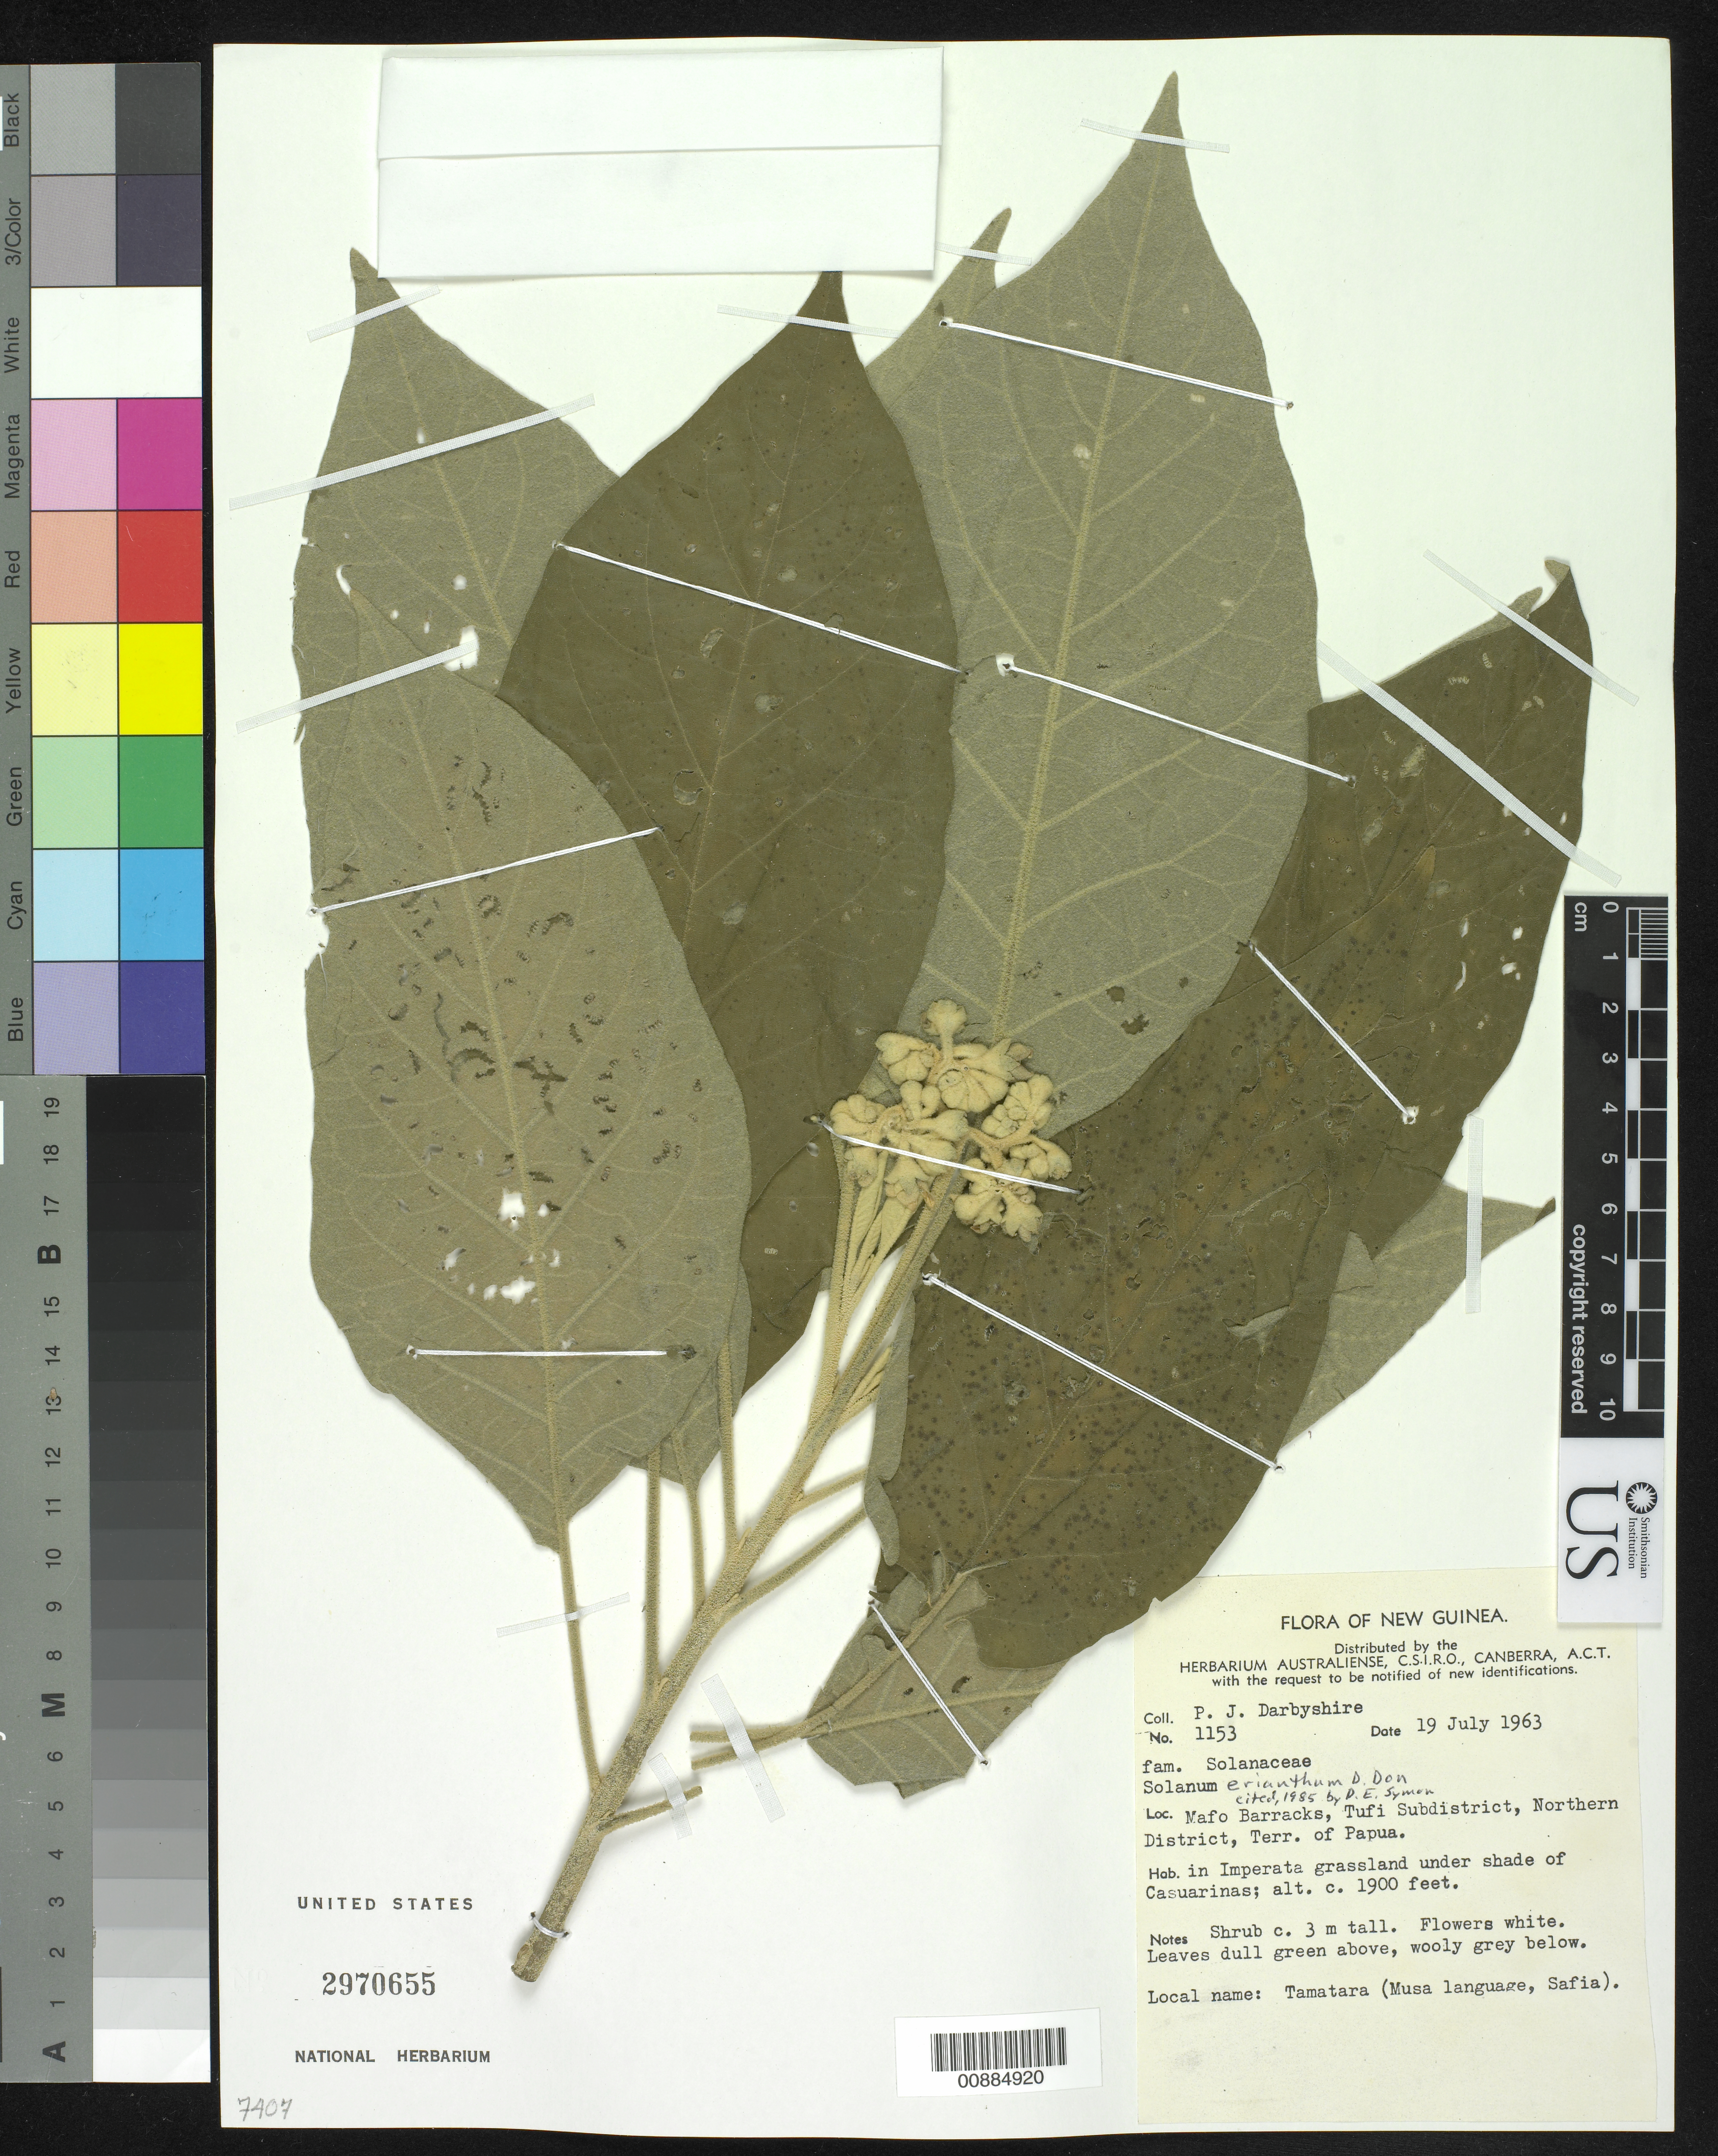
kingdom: Plantae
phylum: Tracheophyta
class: Magnoliopsida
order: Solanales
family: Solanaceae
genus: Solanum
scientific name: Solanum erianthum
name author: D. Don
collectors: P. Darbyshire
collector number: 1153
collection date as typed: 19 Jul 1963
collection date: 1963-07-19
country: Papua New Guinea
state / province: Northern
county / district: Tufi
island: New Guinea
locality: Northern District of Terr. Of Papua. Tufi Subdistrict, Mafo Barracks.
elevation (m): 579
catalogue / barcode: US 2970655